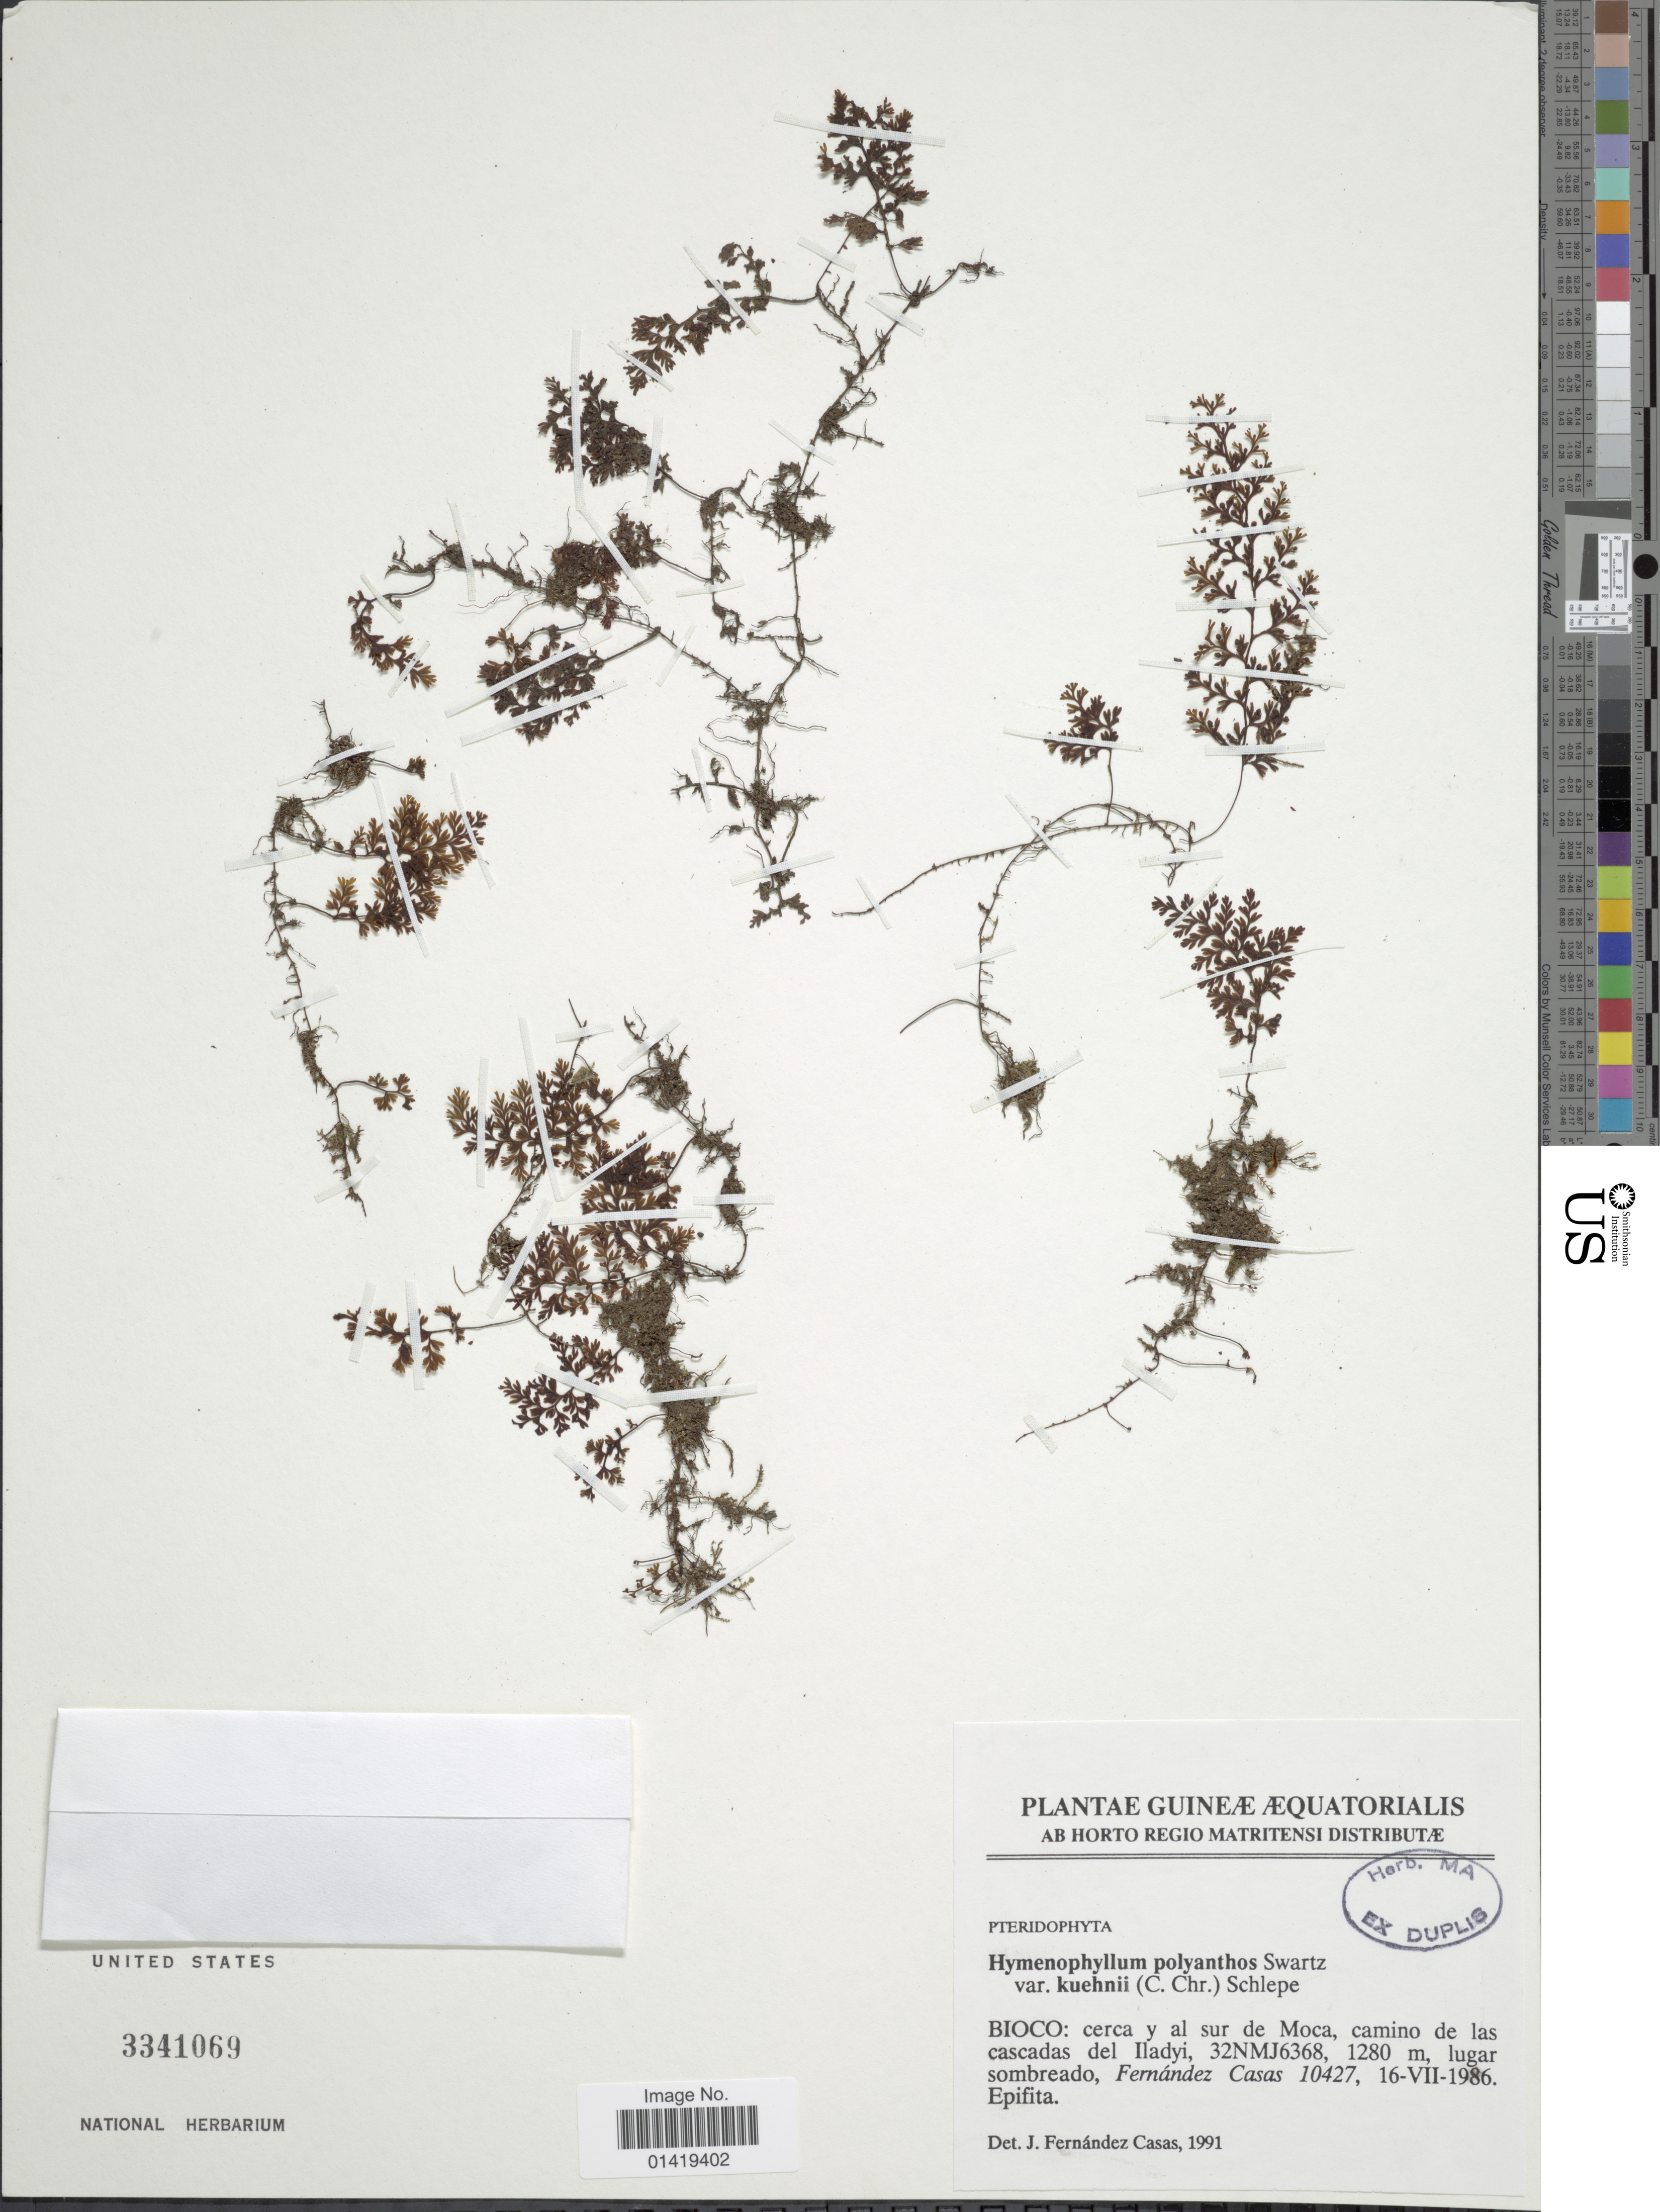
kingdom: Plantae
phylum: Tracheophyta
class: Polypodiopsida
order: Hymenophyllales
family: Hymenophyllaceae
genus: Hymenophyllum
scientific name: Hymenophyllum polyanthos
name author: (Sw.) Sw.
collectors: F. Casas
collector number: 10427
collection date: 1986-07-16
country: Equatorial Guinea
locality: Bioco: cerca y al sur de Moca, camino de las cascadas del Iladyi, 32NMJ6368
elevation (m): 1280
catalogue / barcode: US 3341069